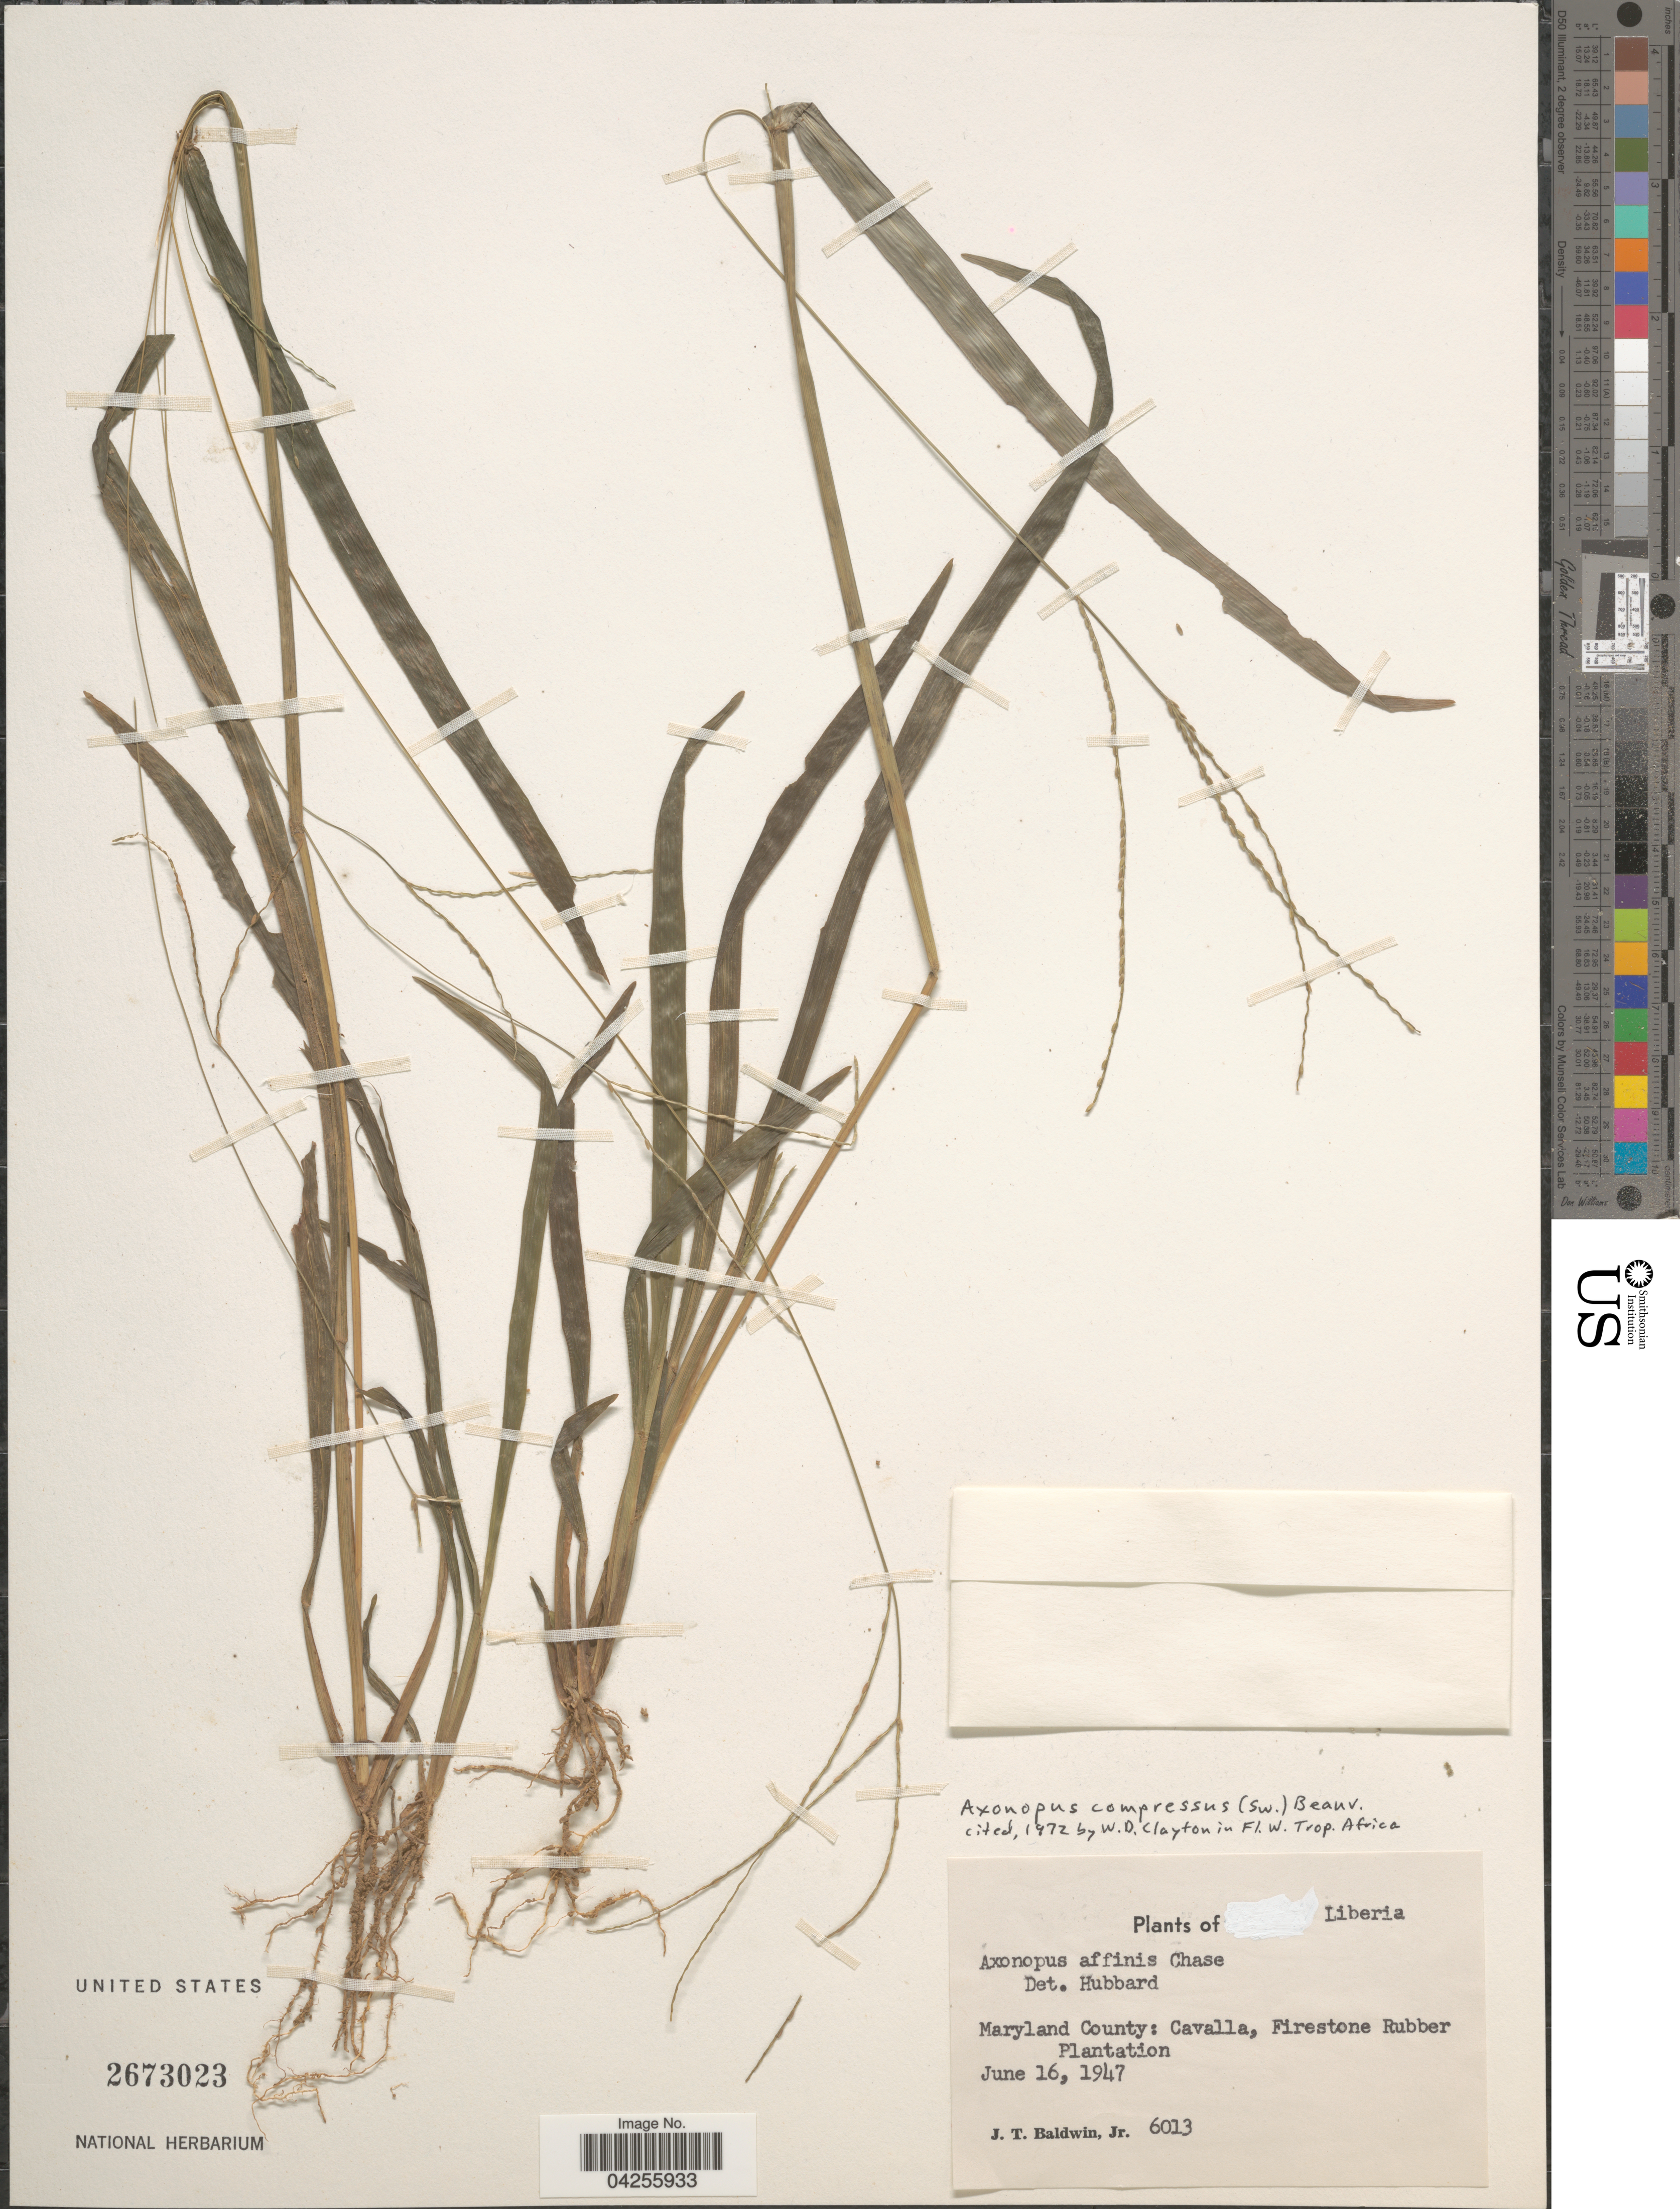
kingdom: Plantae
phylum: Tracheophyta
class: Liliopsida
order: Poales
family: Poaceae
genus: Axonopus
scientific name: Axonopus compressus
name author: (Sw.) P. Beauv.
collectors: J. T. Baldwin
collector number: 6013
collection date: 1947-06-16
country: Liberia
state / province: Maryland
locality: Cavalla, Firestone Rubber Plantation.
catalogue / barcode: US 2673023